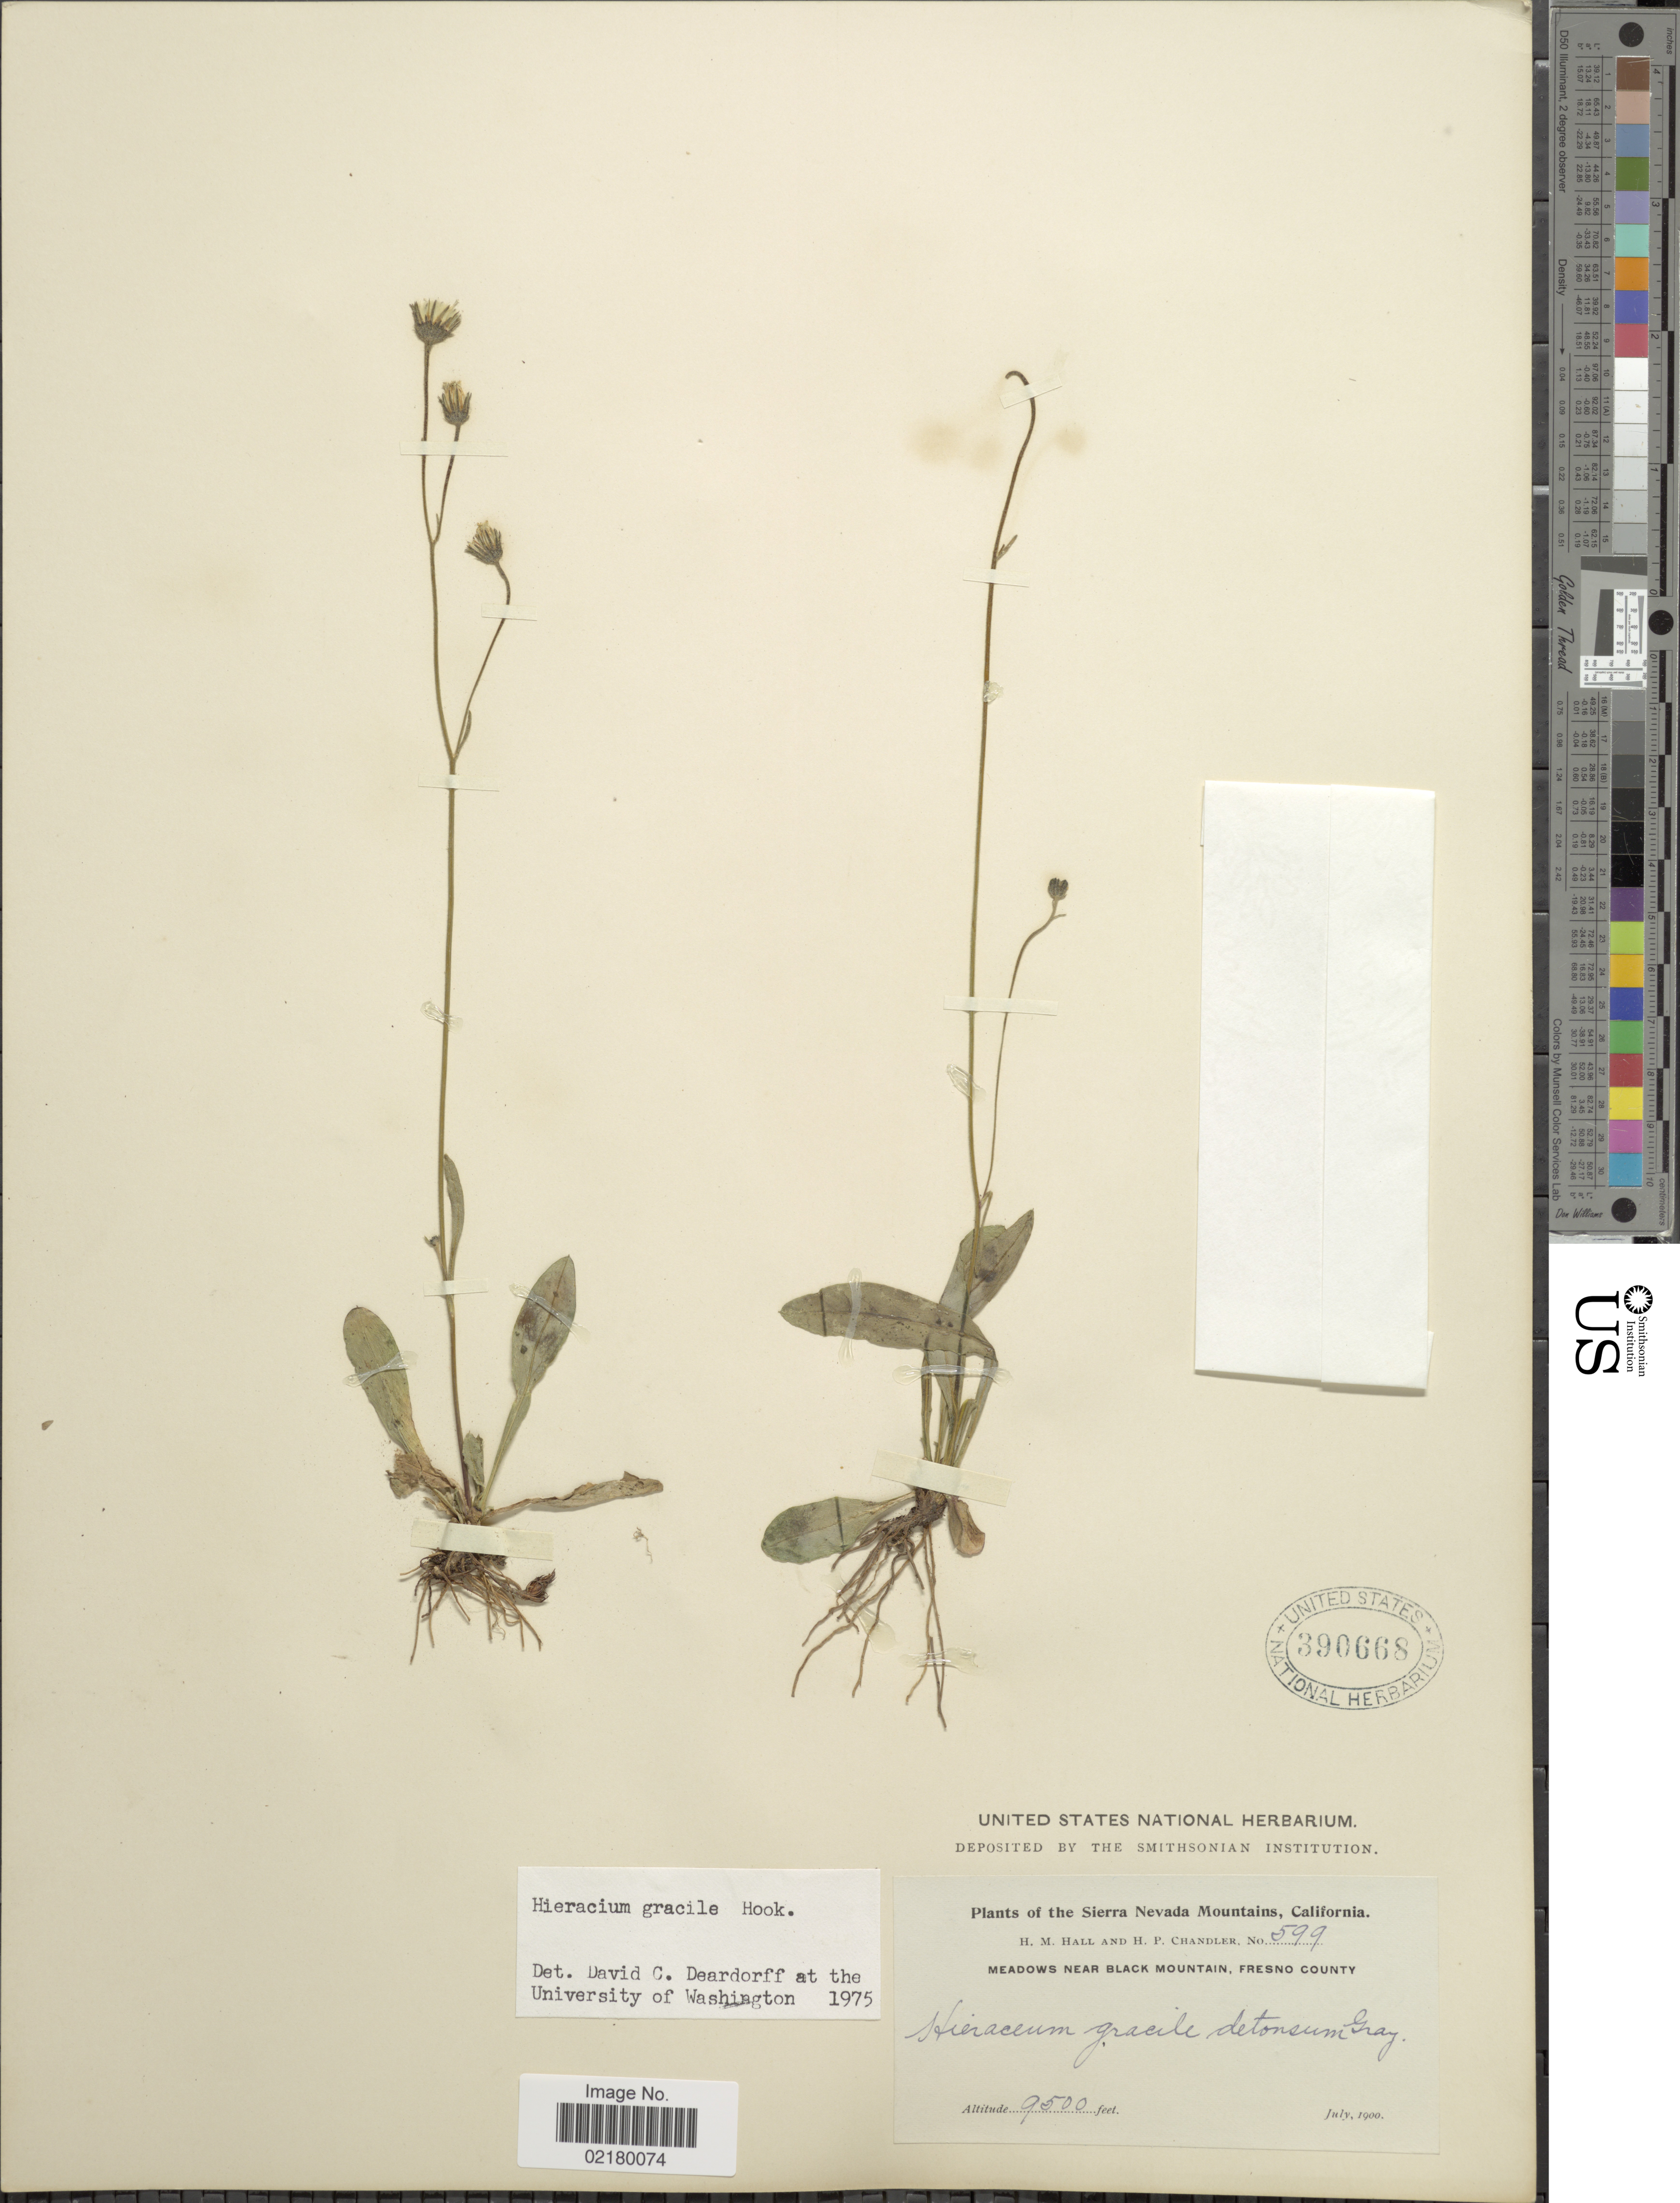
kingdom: Plantae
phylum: Tracheophyta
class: Magnoliopsida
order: Asterales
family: Asteraceae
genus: Hieracium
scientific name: Hieracium triste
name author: Willd. ex Spreng.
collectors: H. M. Hall & H. Chandler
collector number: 599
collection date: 1900-07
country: United States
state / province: California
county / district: Fresno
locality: The Sierra Nevada Mountains, Meadows near Black Mountain, Fresno County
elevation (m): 2896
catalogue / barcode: US 390668